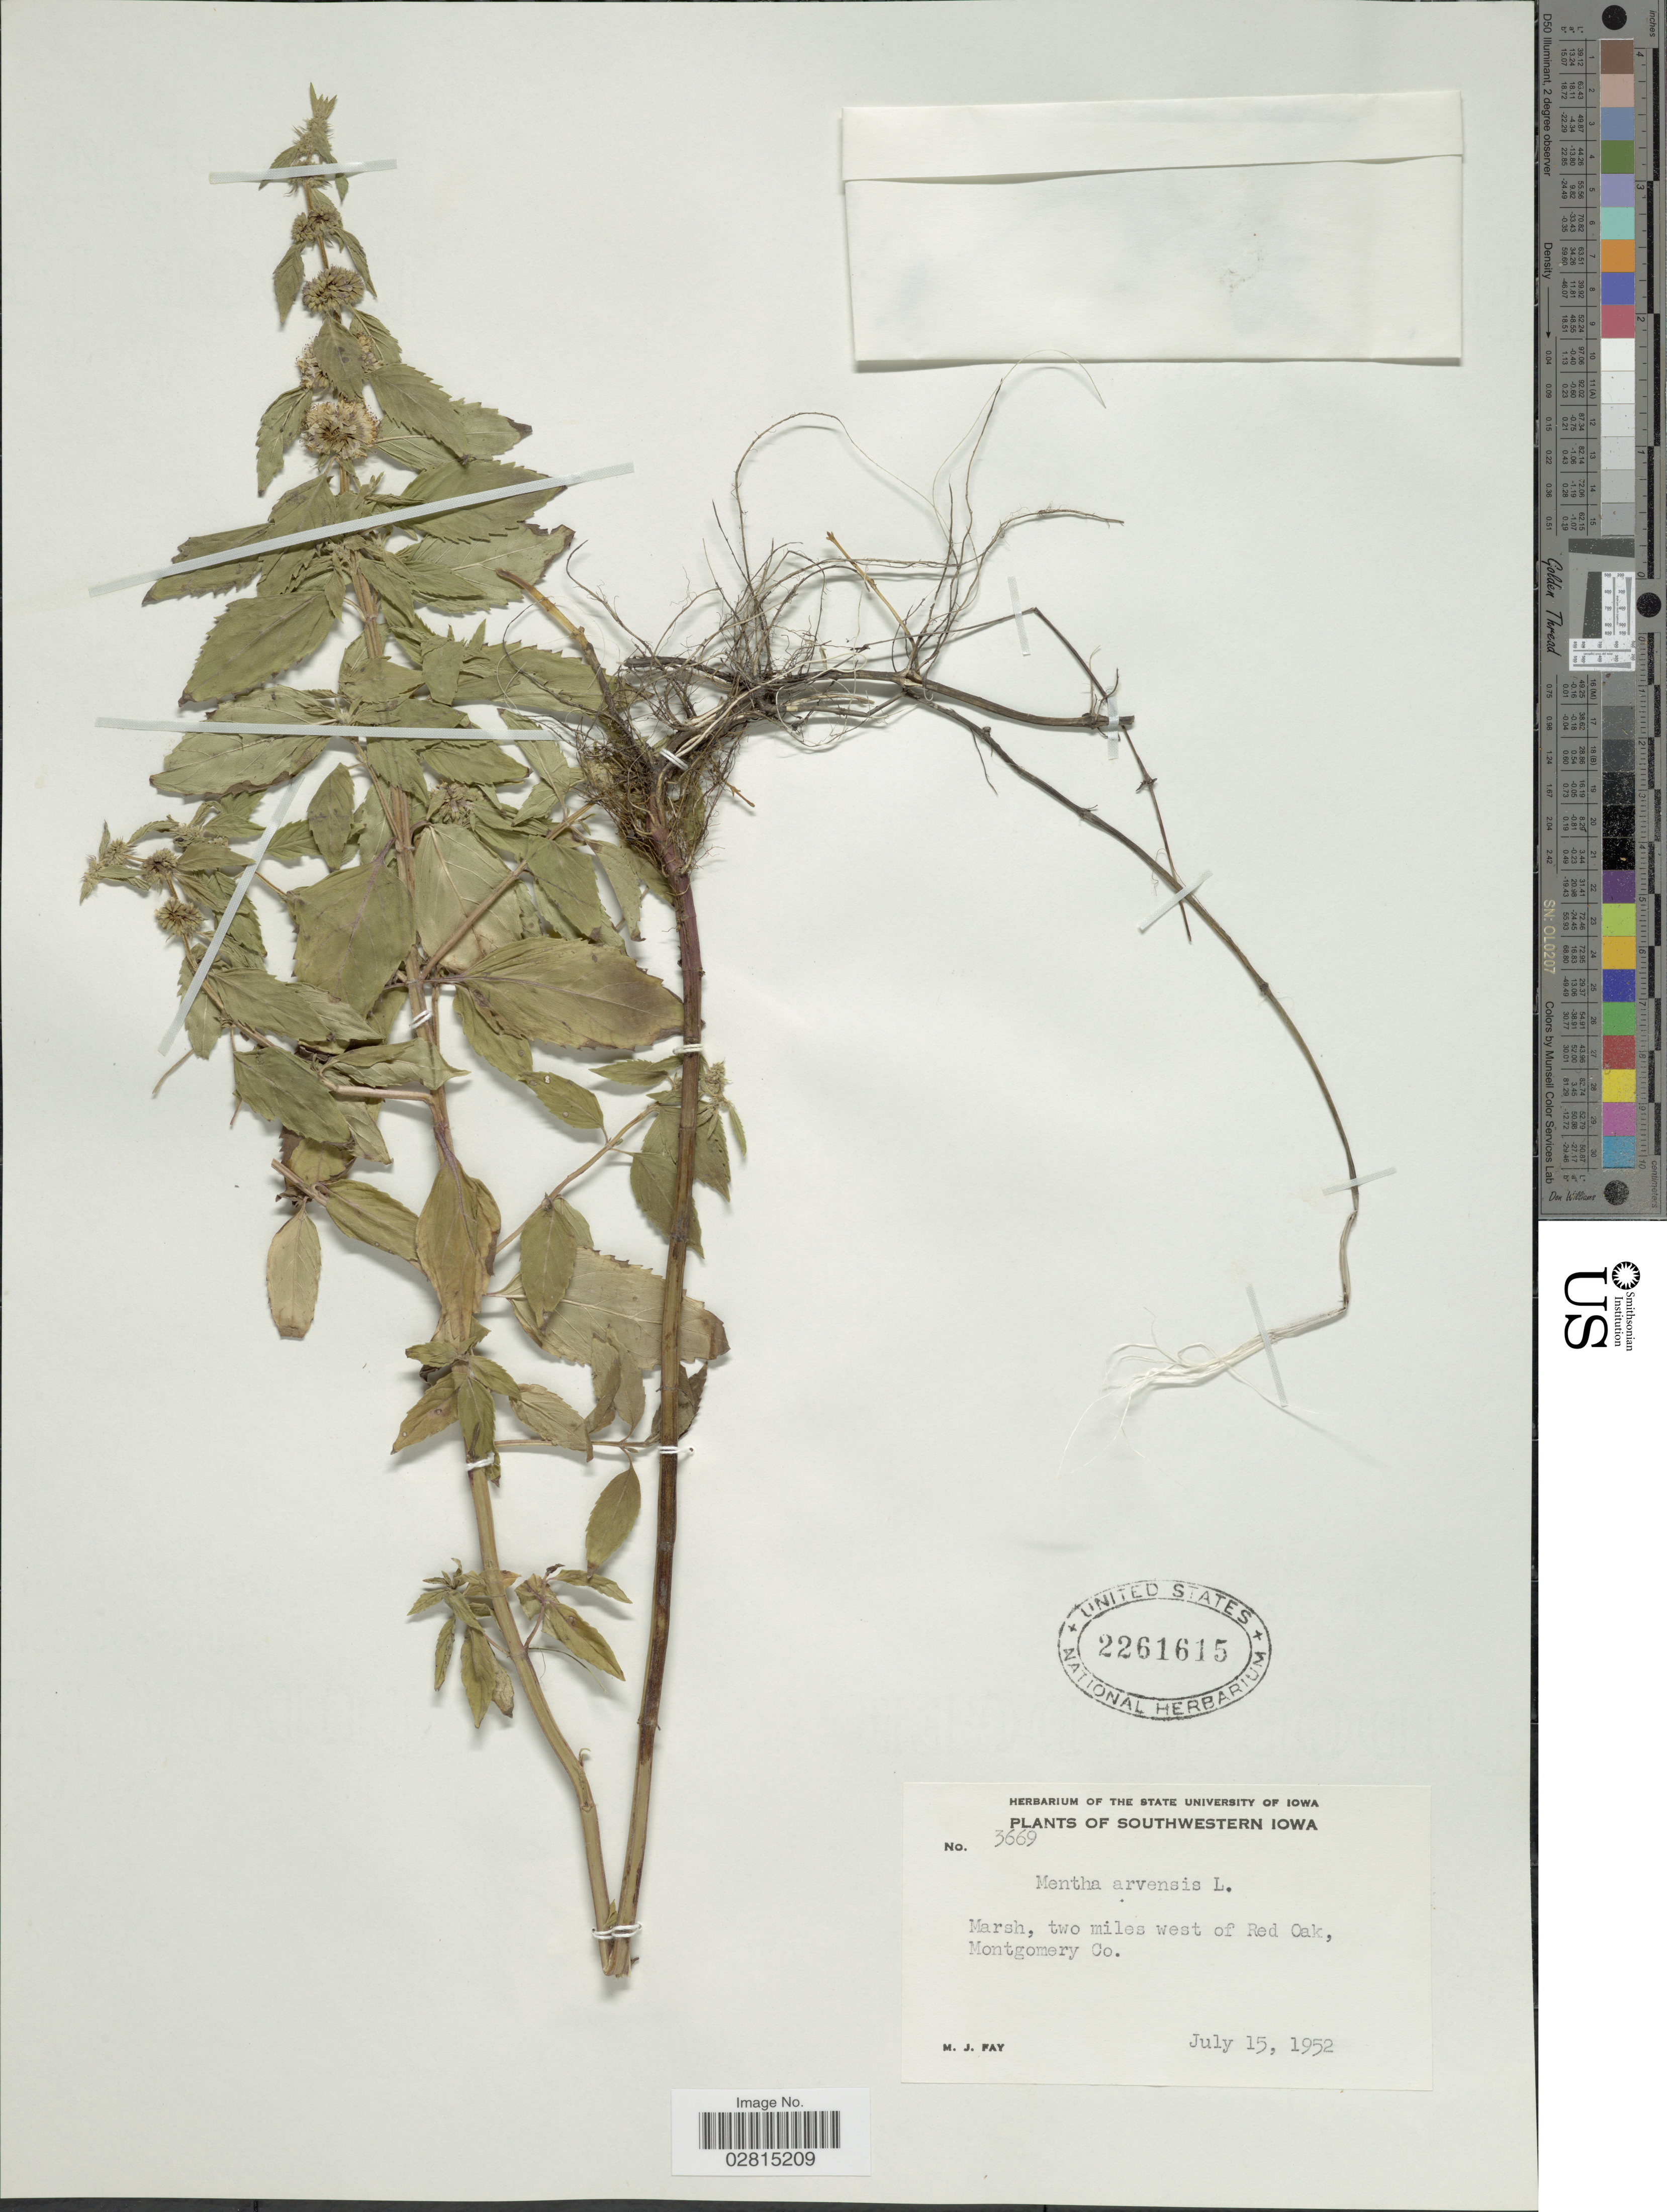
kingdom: Plantae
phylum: Tracheophyta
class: Magnoliopsida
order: Lamiales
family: Lamiaceae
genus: Mentha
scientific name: Mentha canadensis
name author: L.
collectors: M. Fay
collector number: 3669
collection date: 1952-07-15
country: United States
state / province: Iowa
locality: Southwestern Iowa, marsh, two miles west of Red Oak, Montgomery Co.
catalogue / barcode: US 2261615